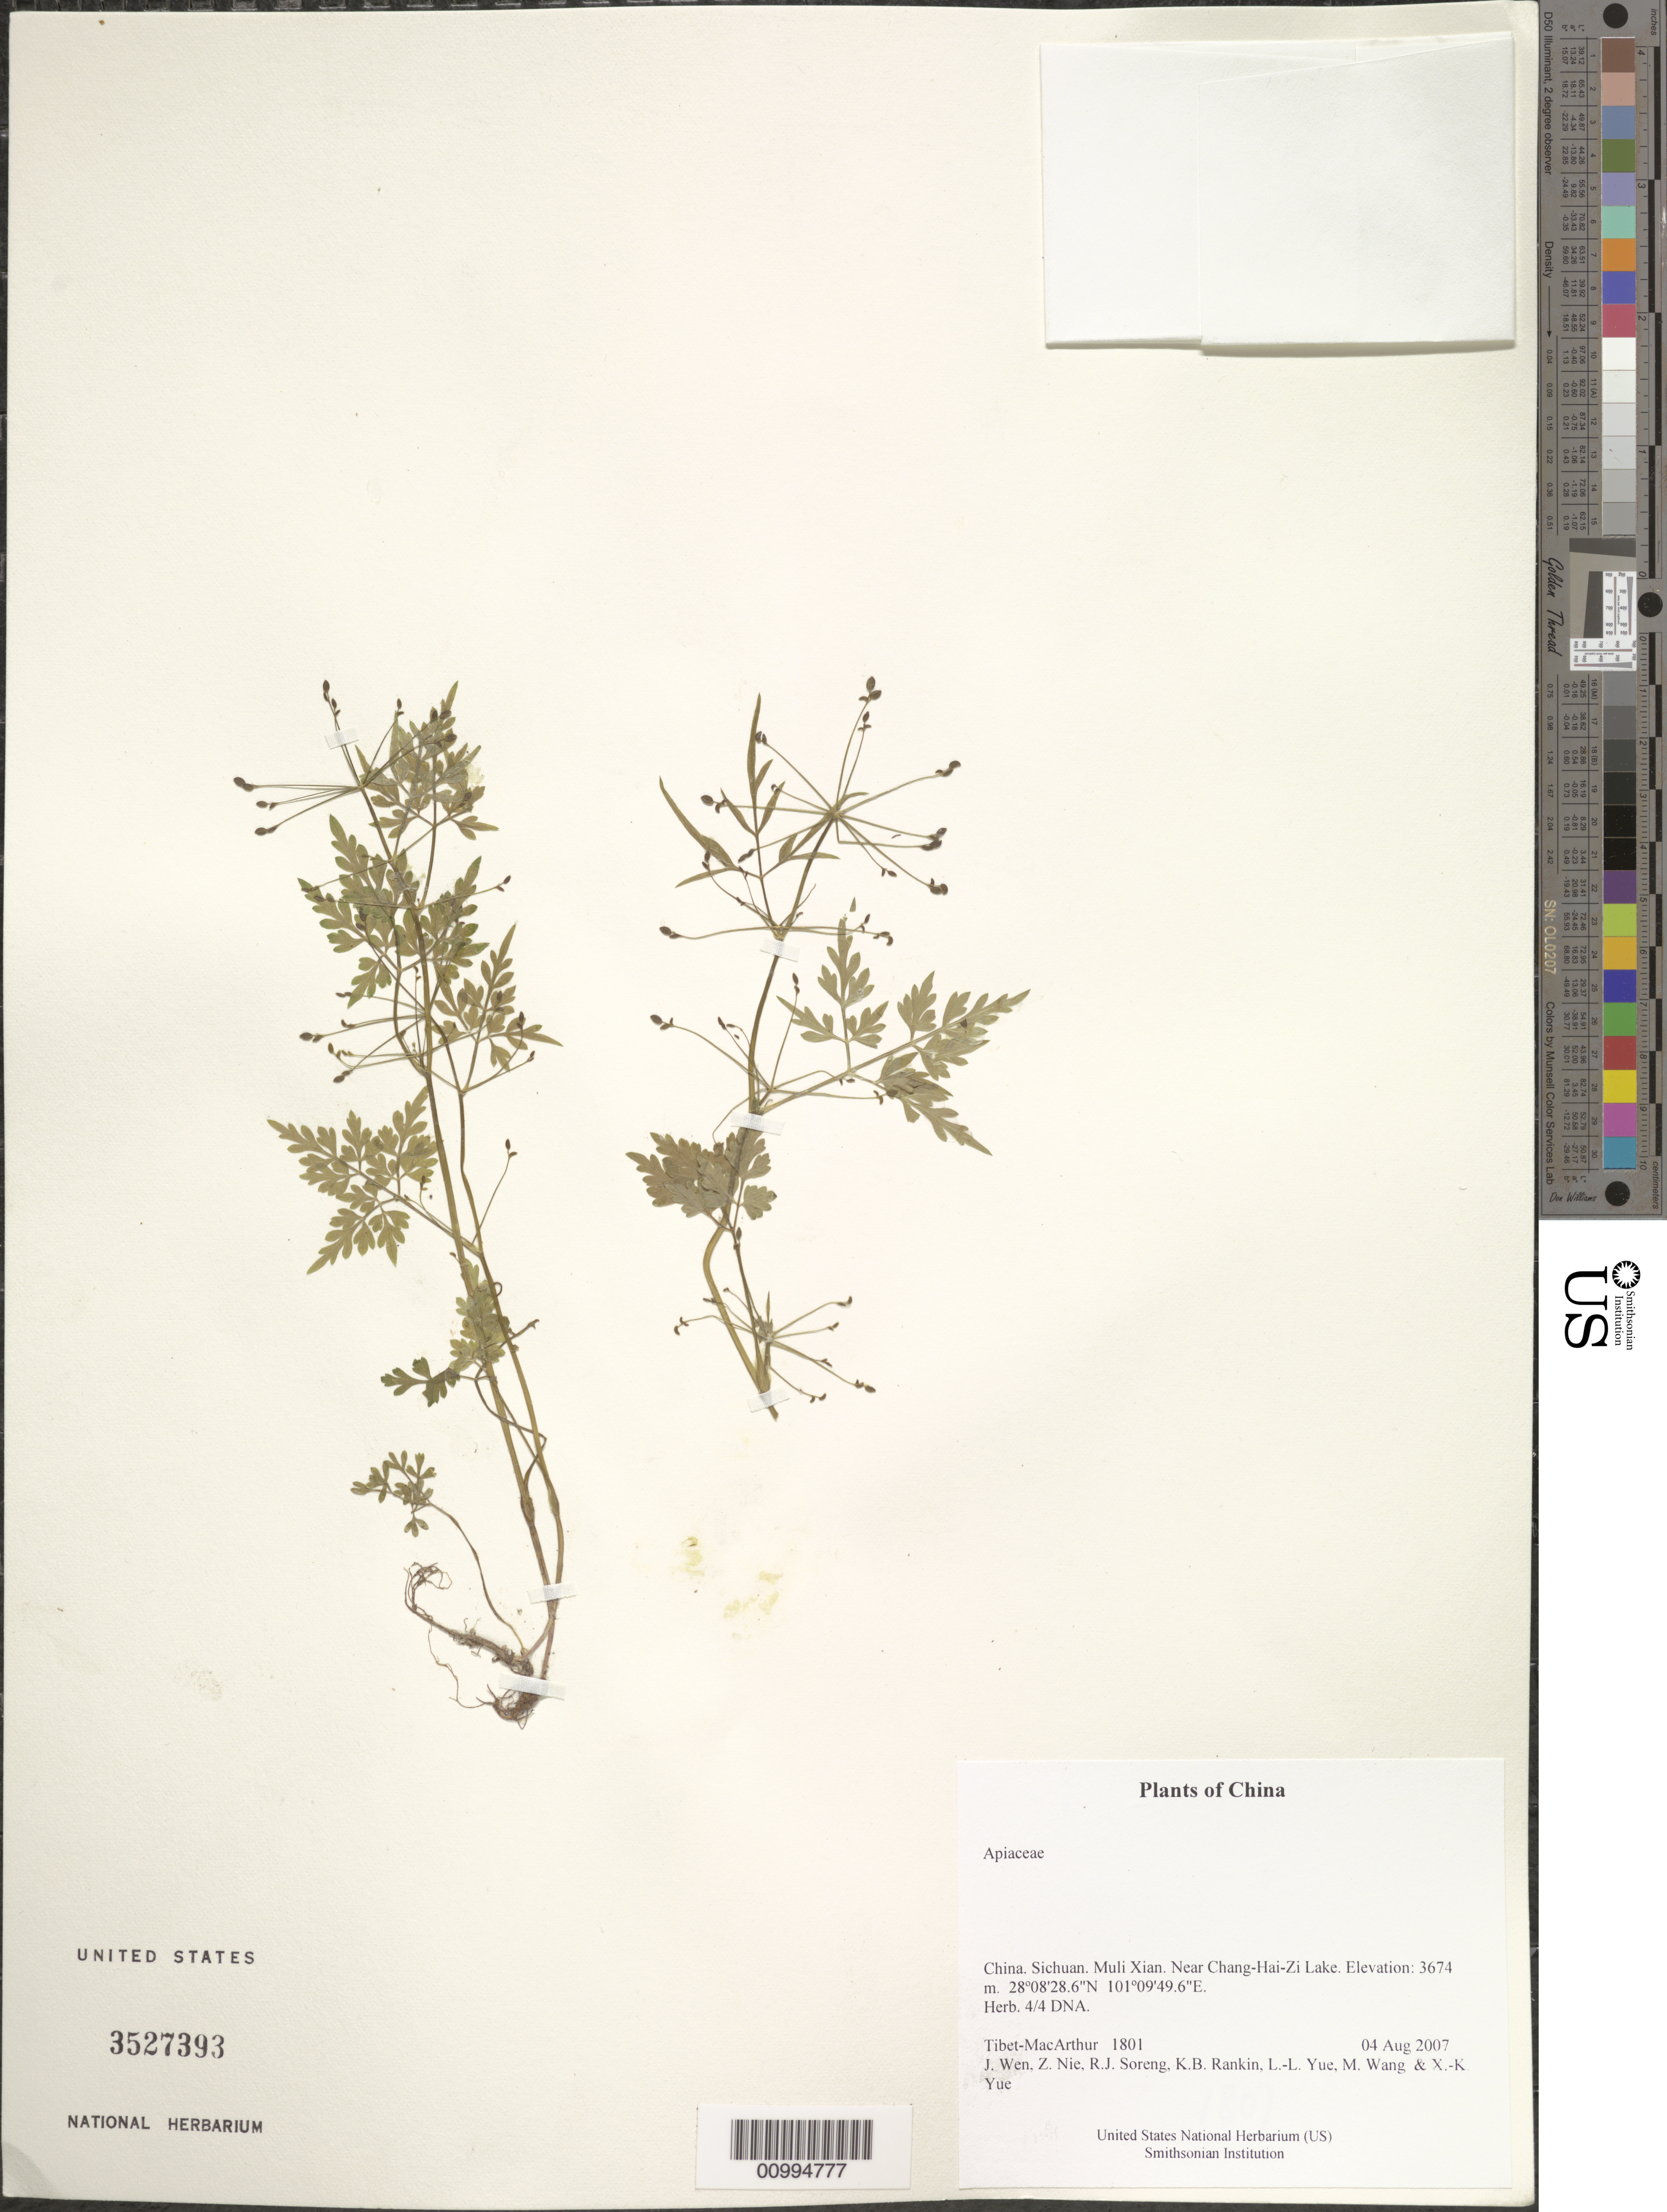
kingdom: Plantae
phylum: Tracheophyta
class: Magnoliopsida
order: Apiales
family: Apiaceae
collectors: Tibet-MacArthur, J. Wen, Z. Nie, R. J. Soreng, K. Rankin, L. Yue, M. Wang & X. Yue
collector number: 1801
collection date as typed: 04 Aug 2007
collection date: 2007-08-04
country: China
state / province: Sichuan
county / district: Muli Xian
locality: Near Chang-Hai-Zi Lake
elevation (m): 3674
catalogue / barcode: US 3527393